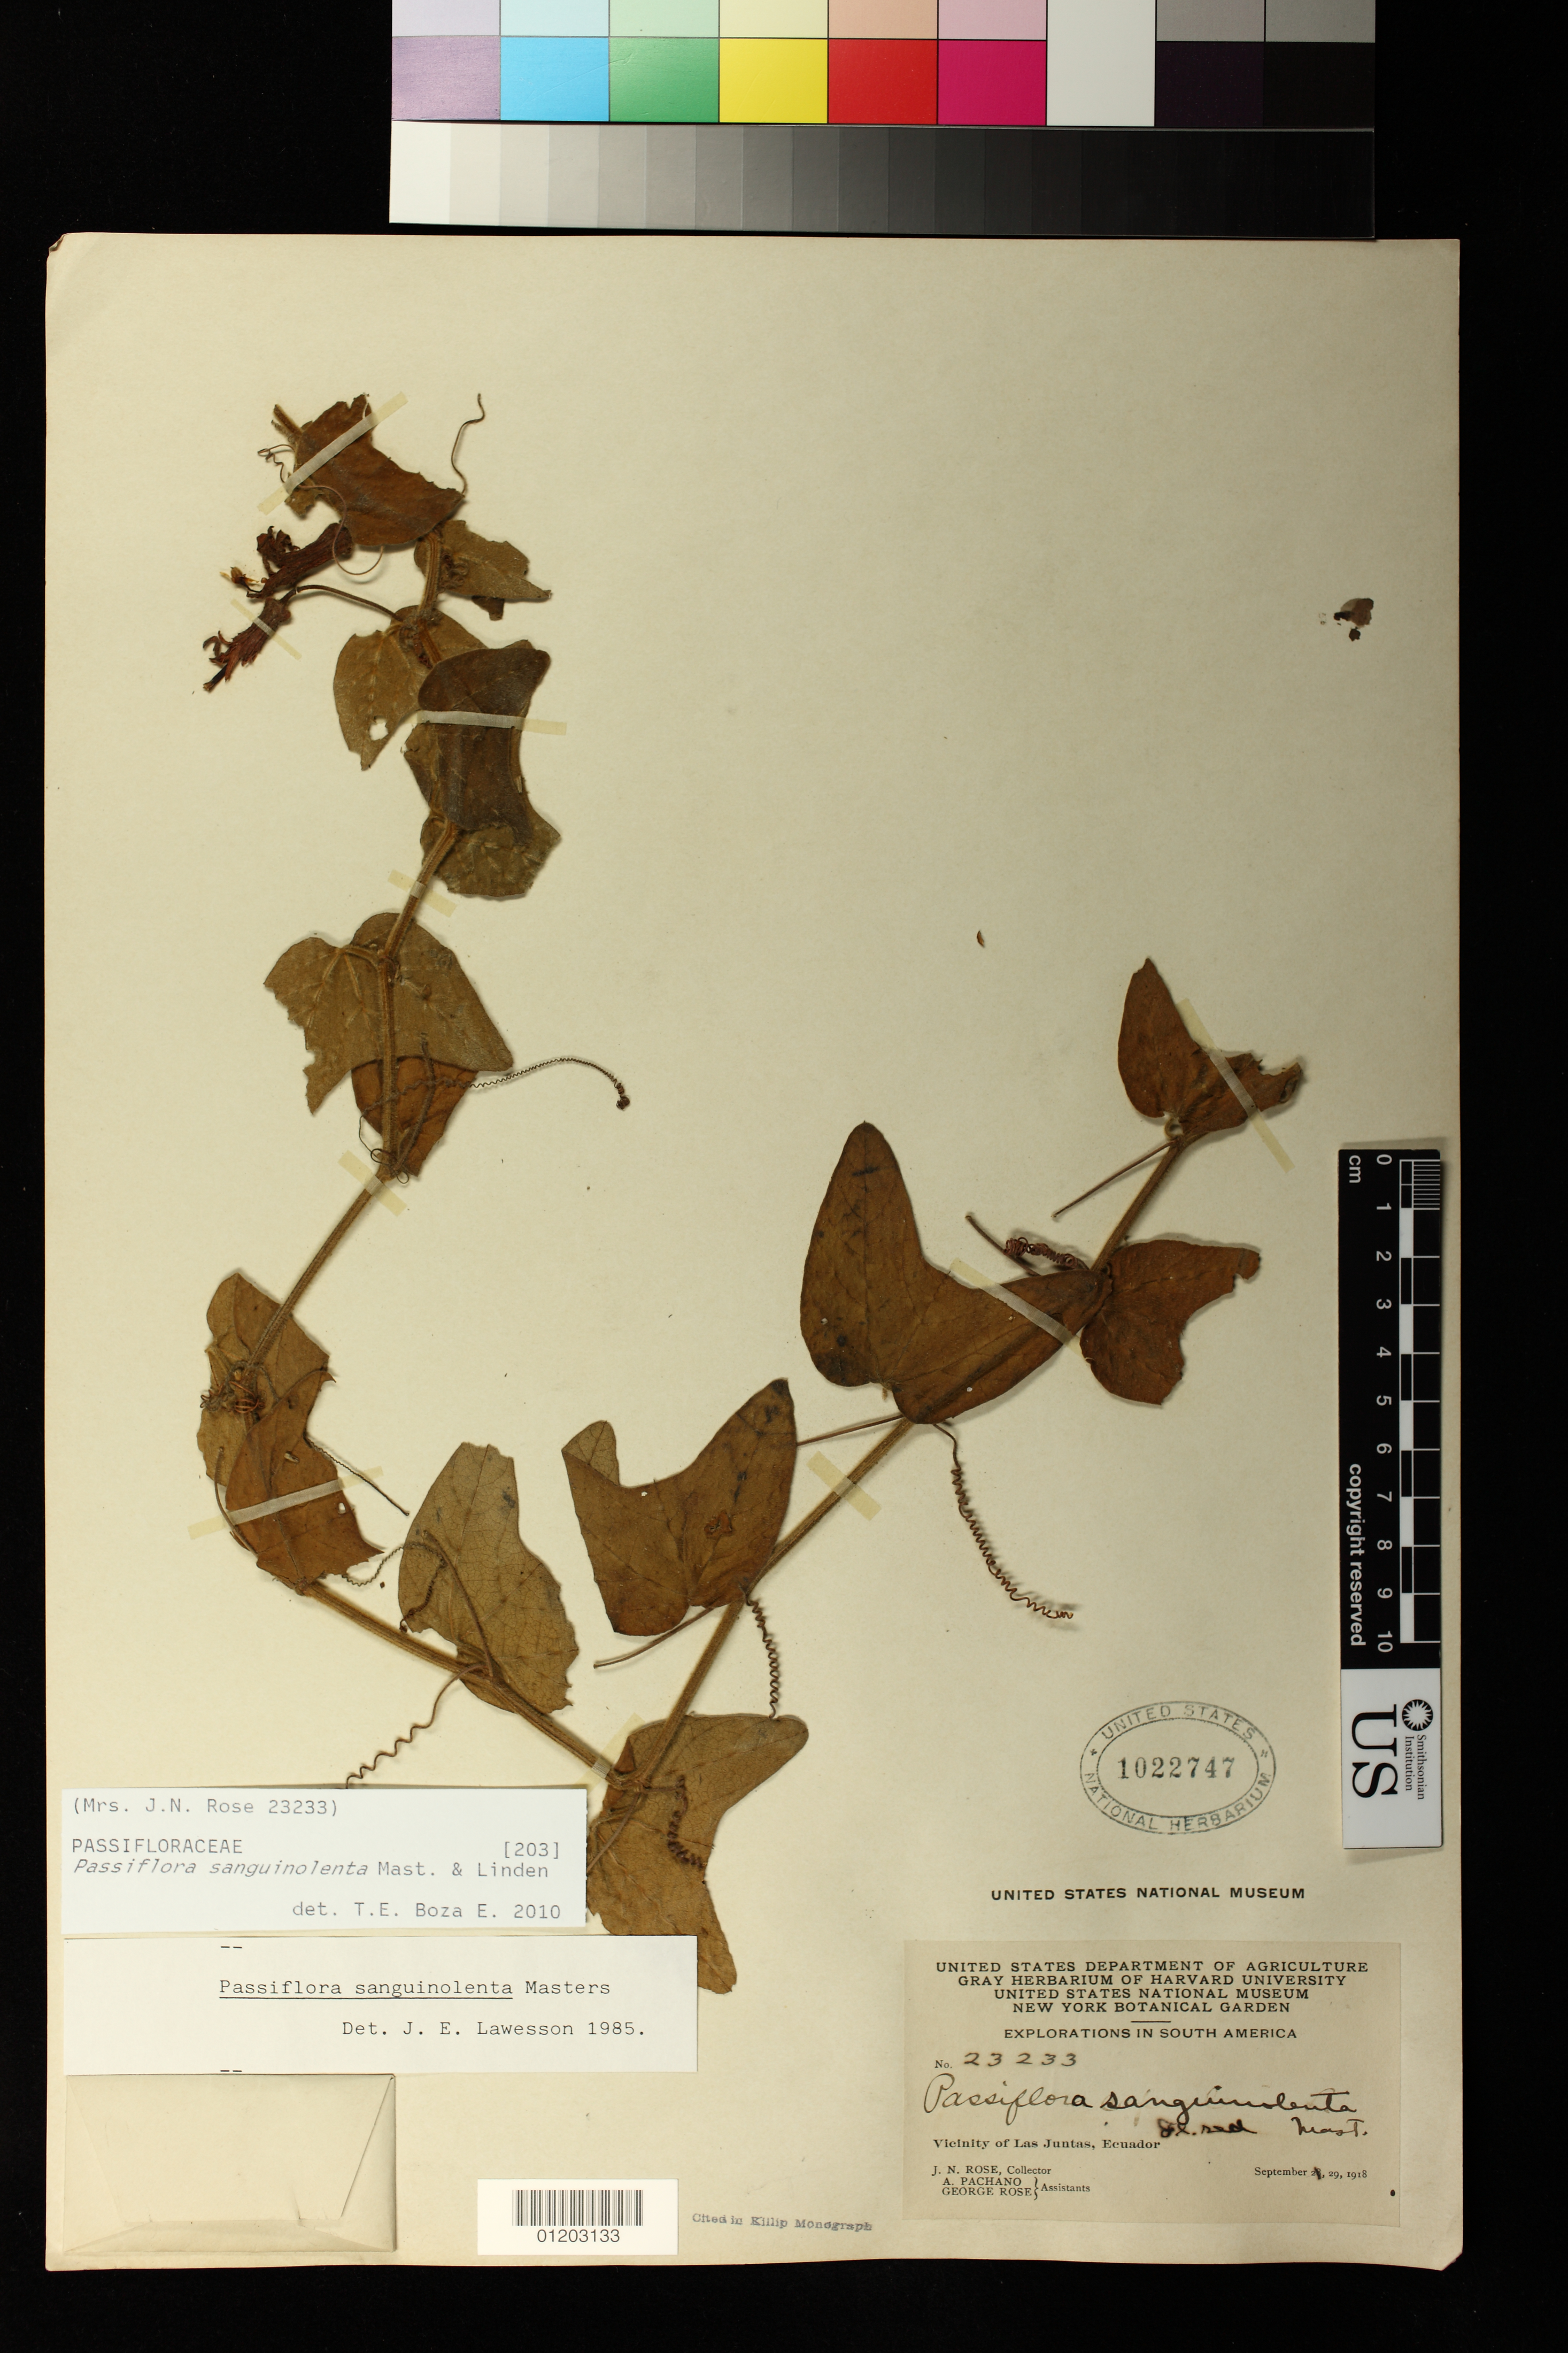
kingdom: Plantae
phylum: Tracheophyta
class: Magnoliopsida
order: Malpighiales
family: Passifloraceae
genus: Passiflora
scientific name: Passiflora sanguinolenta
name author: Mast. & Linden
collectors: J. N. Rose, A. Pachano & G. Rose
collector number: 23233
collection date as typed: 28 Sep 1918 to 29 Sep 1918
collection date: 1918-09-28/1918-09-29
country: Ecuador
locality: Vicinity of Las Juntas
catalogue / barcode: US 1022747